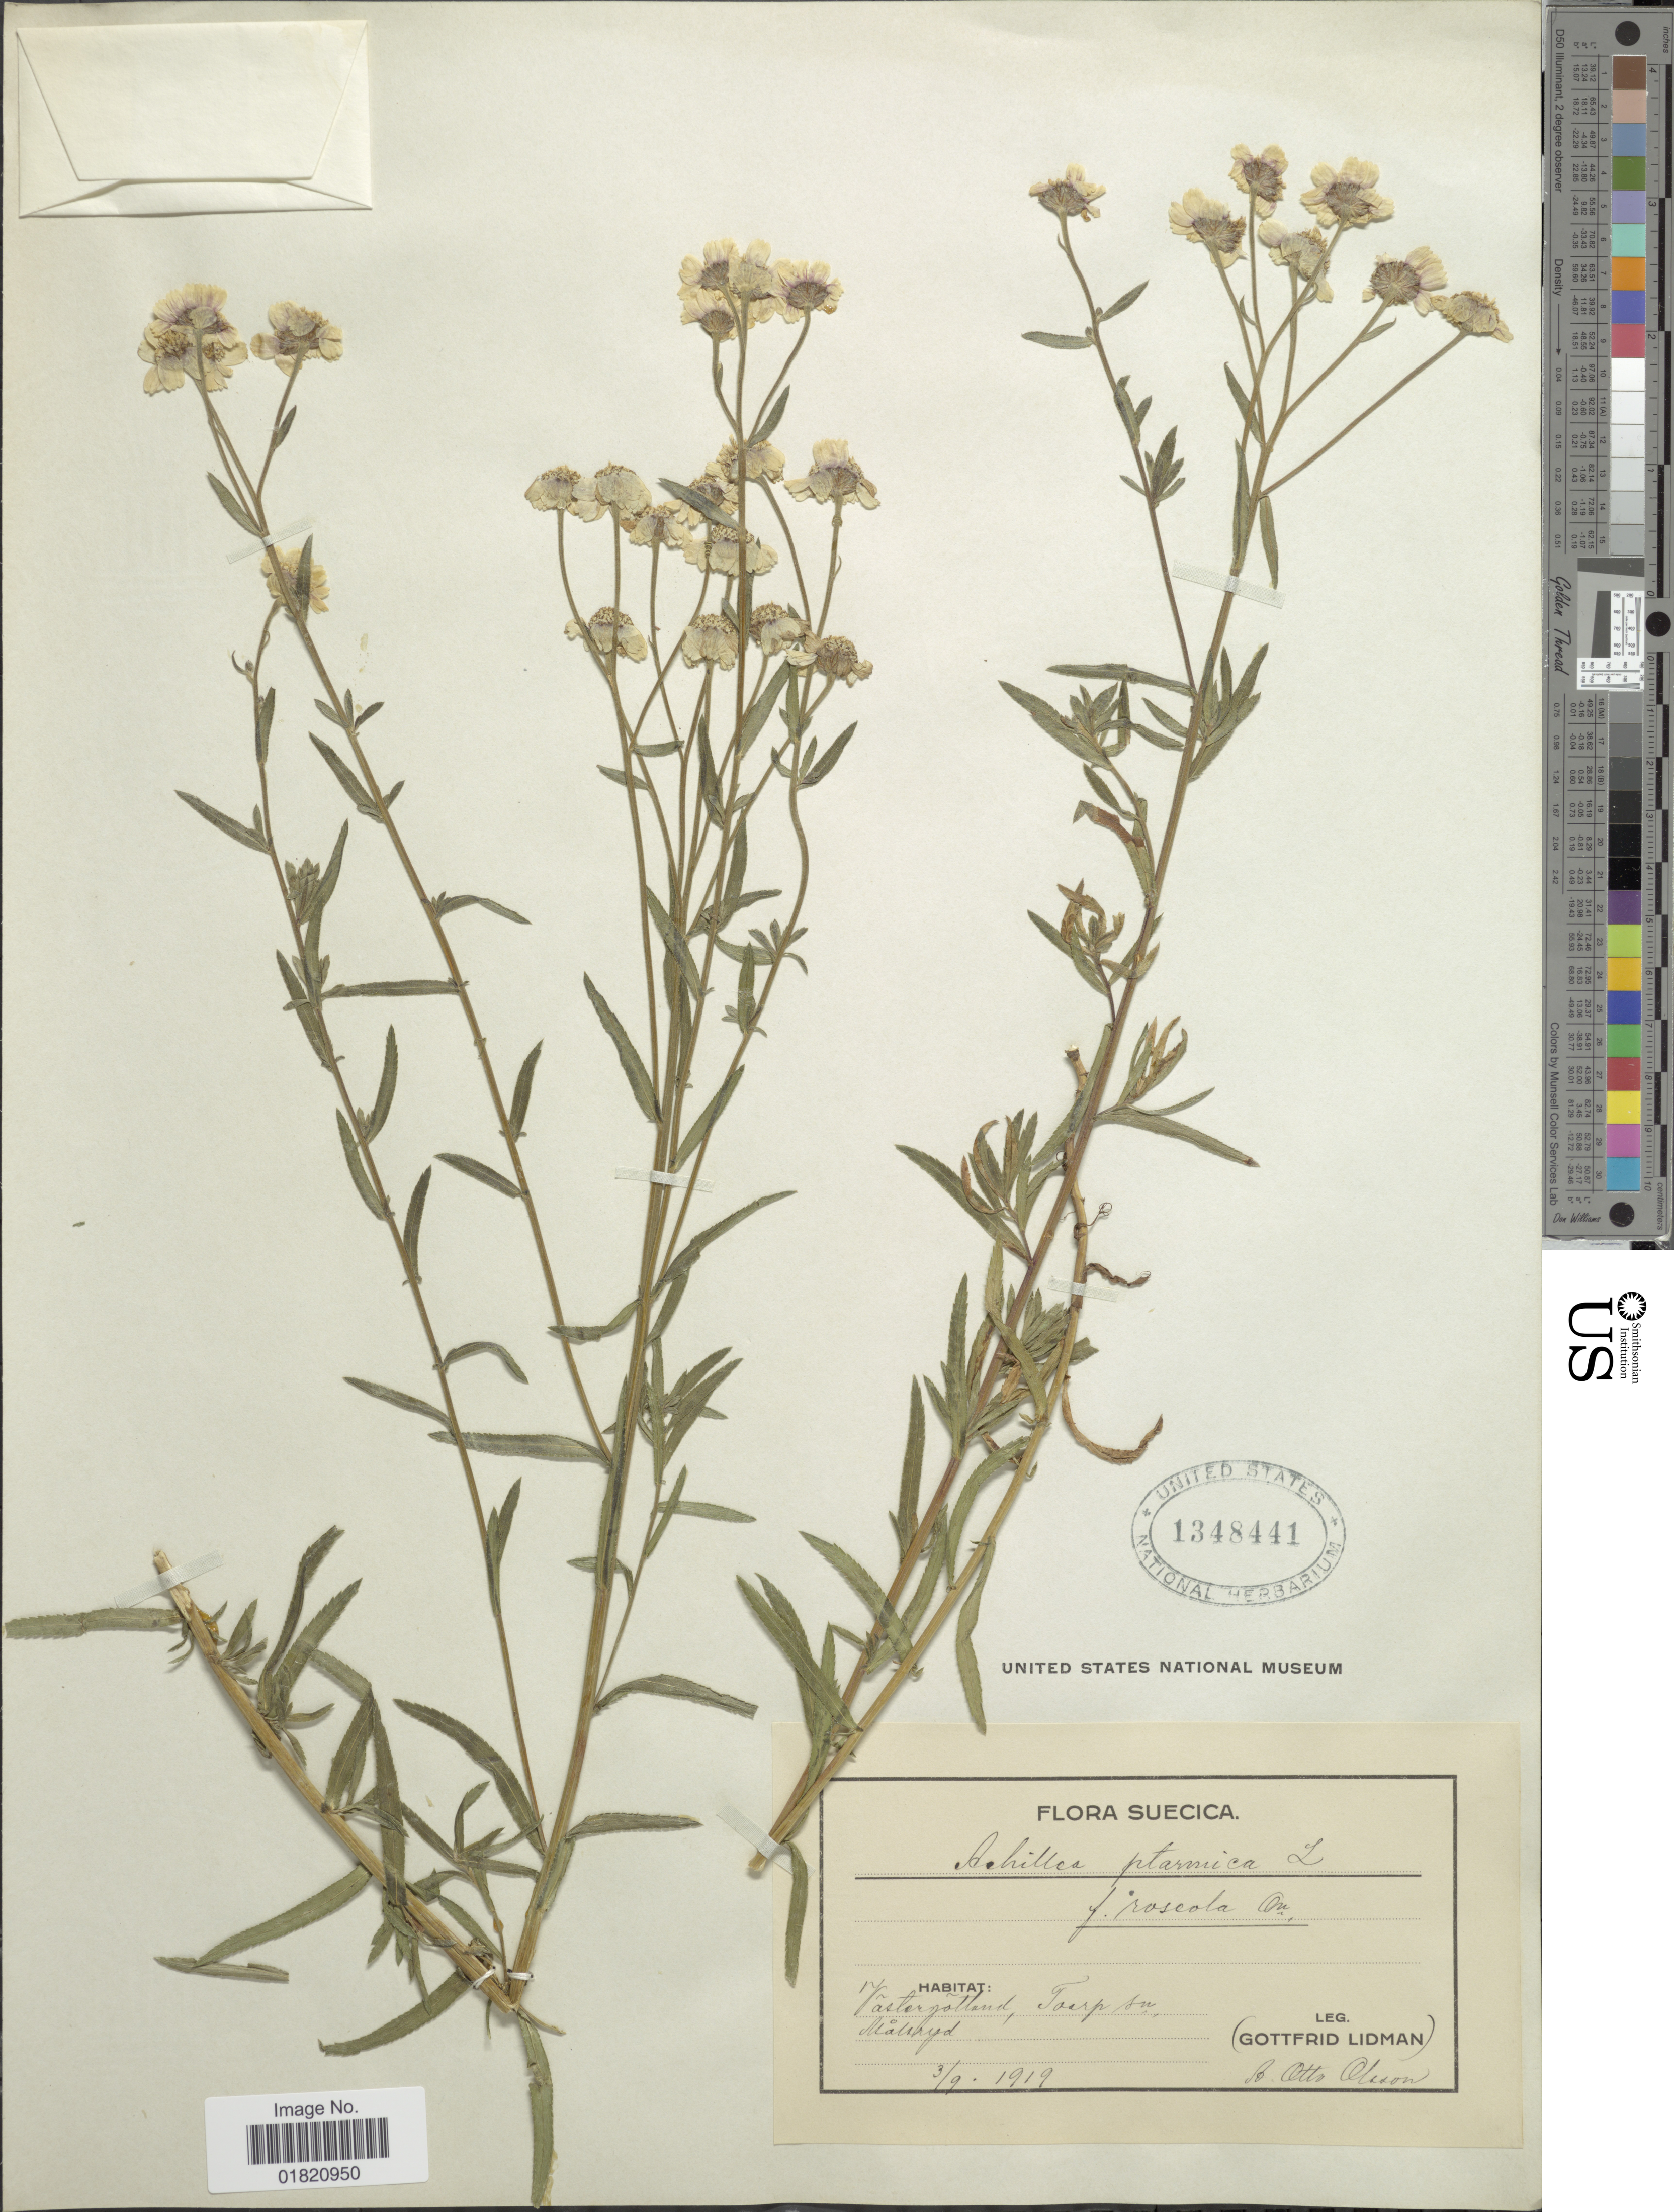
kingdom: Plantae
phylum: Tracheophyta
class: Magnoliopsida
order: Asterales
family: Asteraceae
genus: Achillea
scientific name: Achillea ptarmica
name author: L.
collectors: A. Olson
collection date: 1919-09-03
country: Sweden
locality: Suecica. Västergötland, Toarp sn. Natshyd [interpreted]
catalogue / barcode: US 1348441